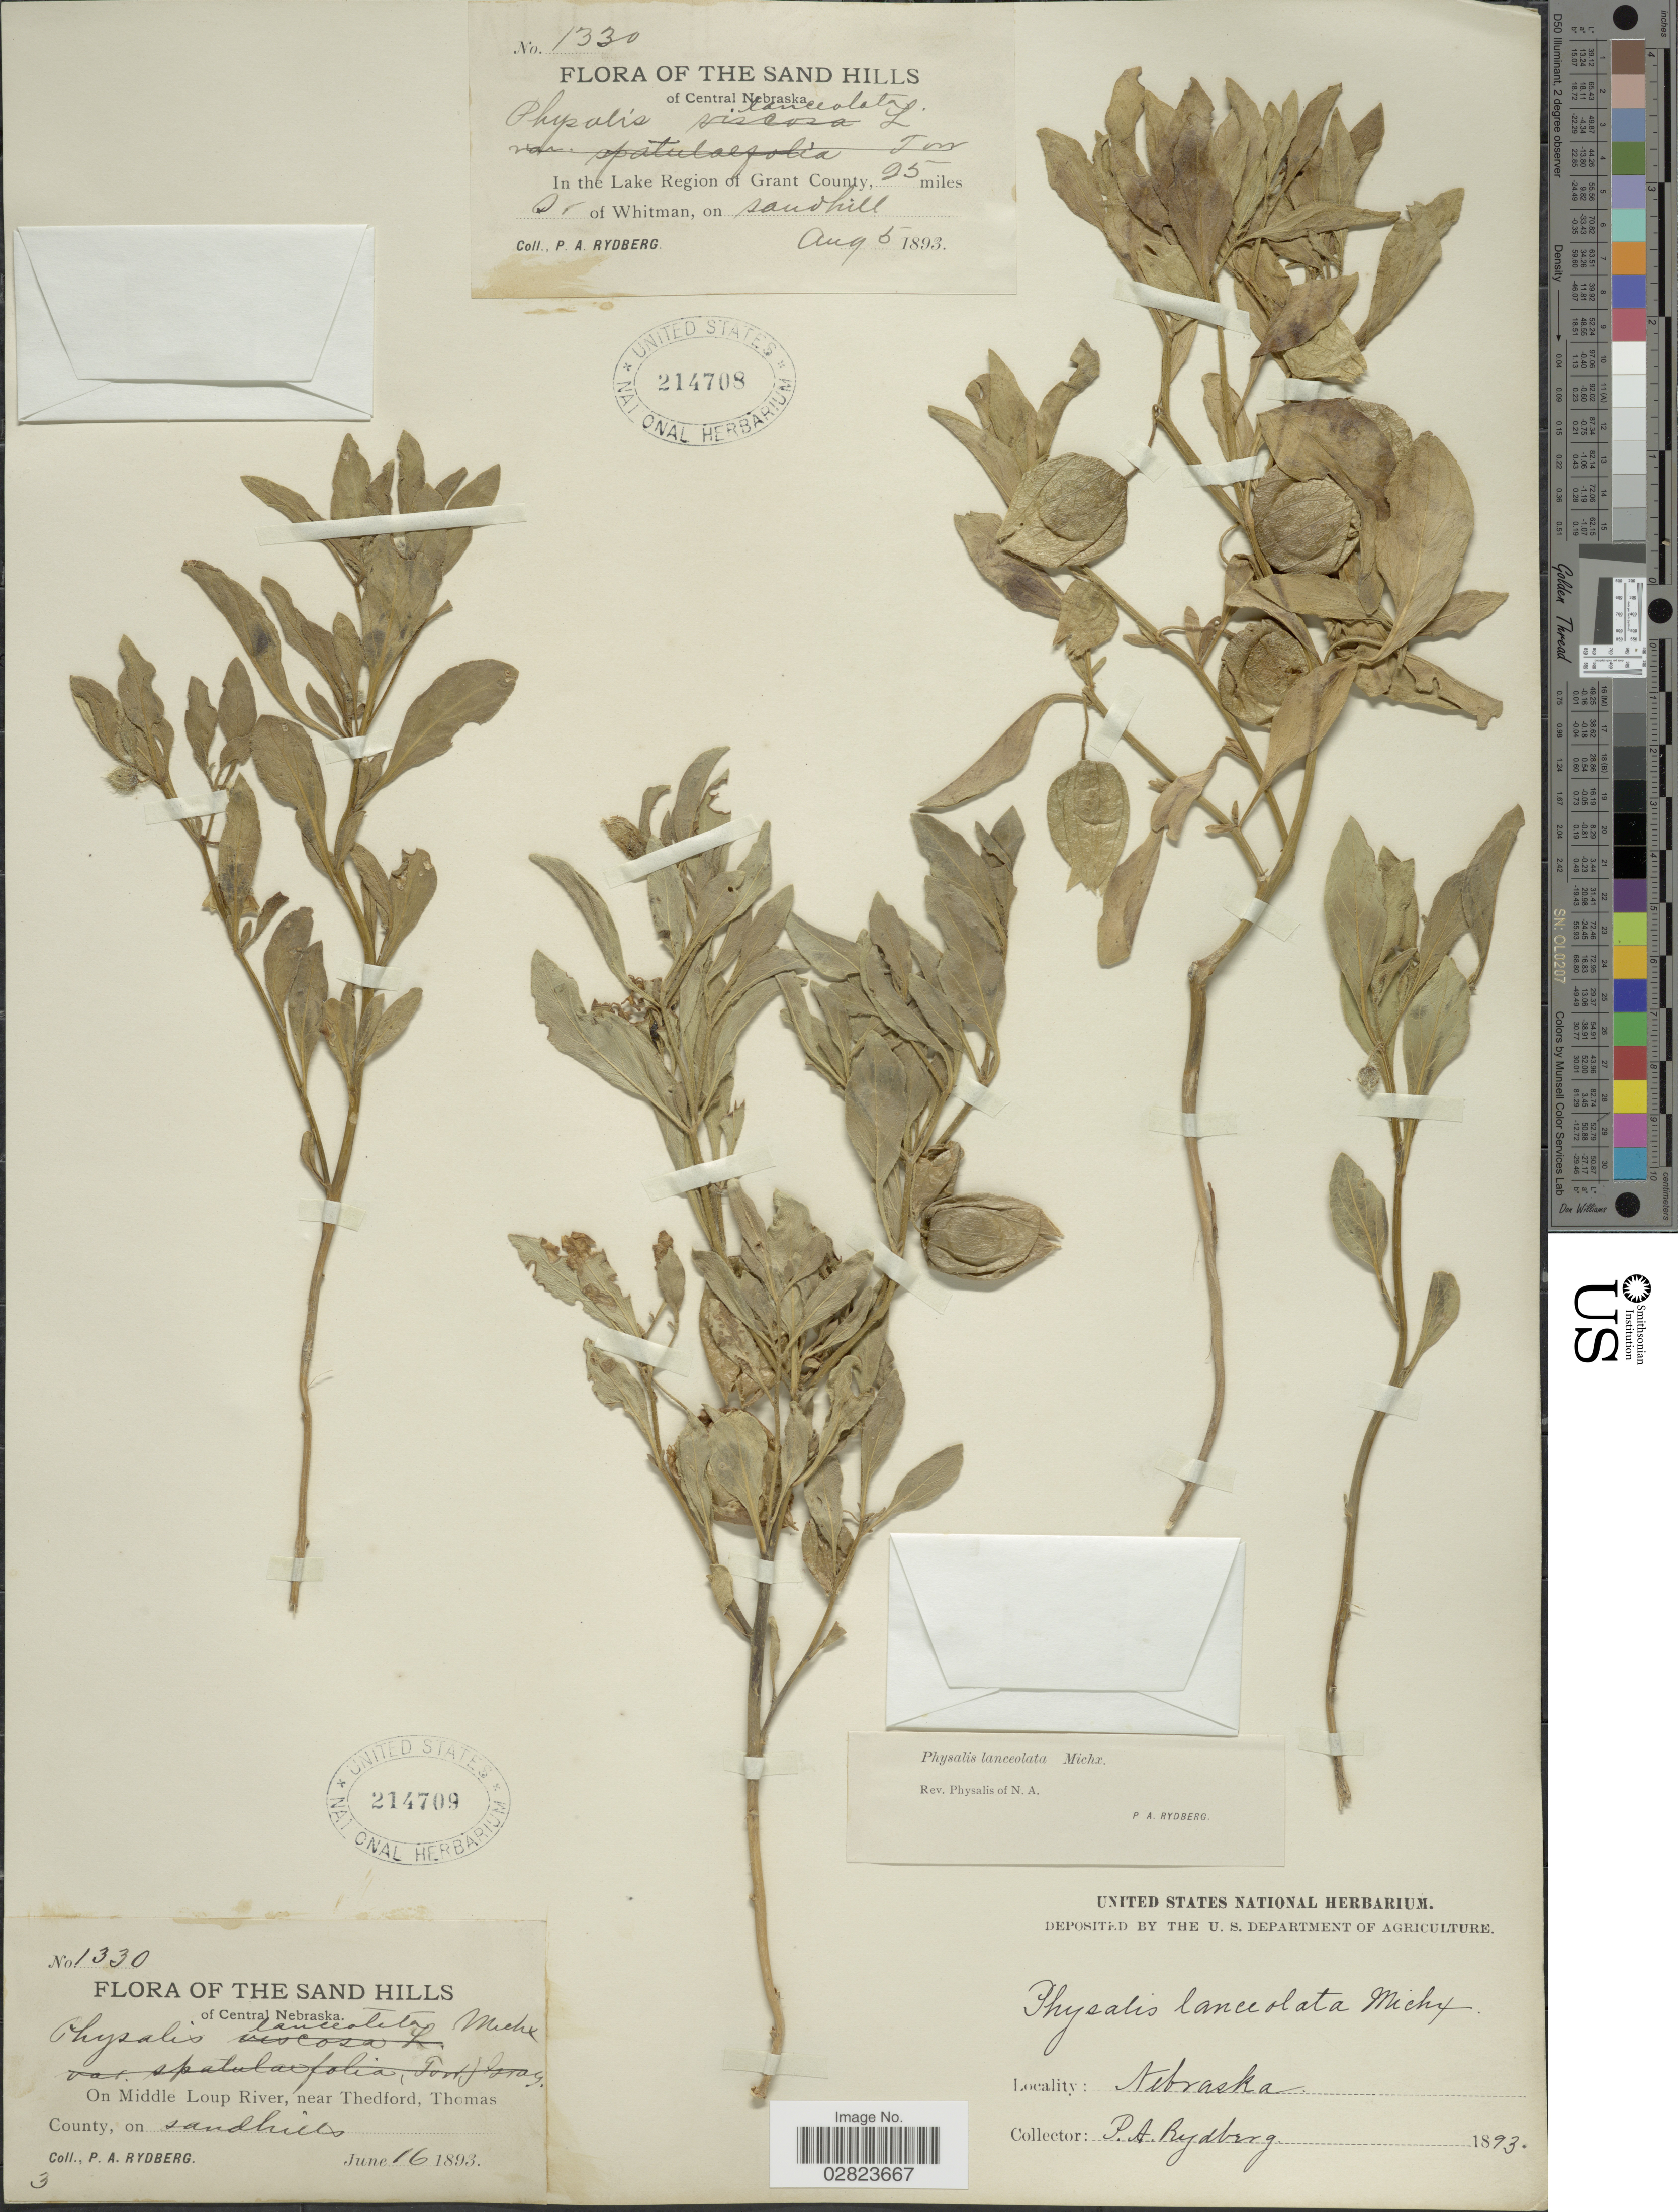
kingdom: Plantae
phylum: Tracheophyta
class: Magnoliopsida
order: Solanales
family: Solanaceae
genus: Physalis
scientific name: Physalis lanceolata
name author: Michx.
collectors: P. A. Rydberg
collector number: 1330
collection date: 1893-08-05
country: United States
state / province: Nebraska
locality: The Sand Hills. Central Nebraska. In the Lake Region of Grant County, 25 miles S of Whitman, on sandhill.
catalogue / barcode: US 214708